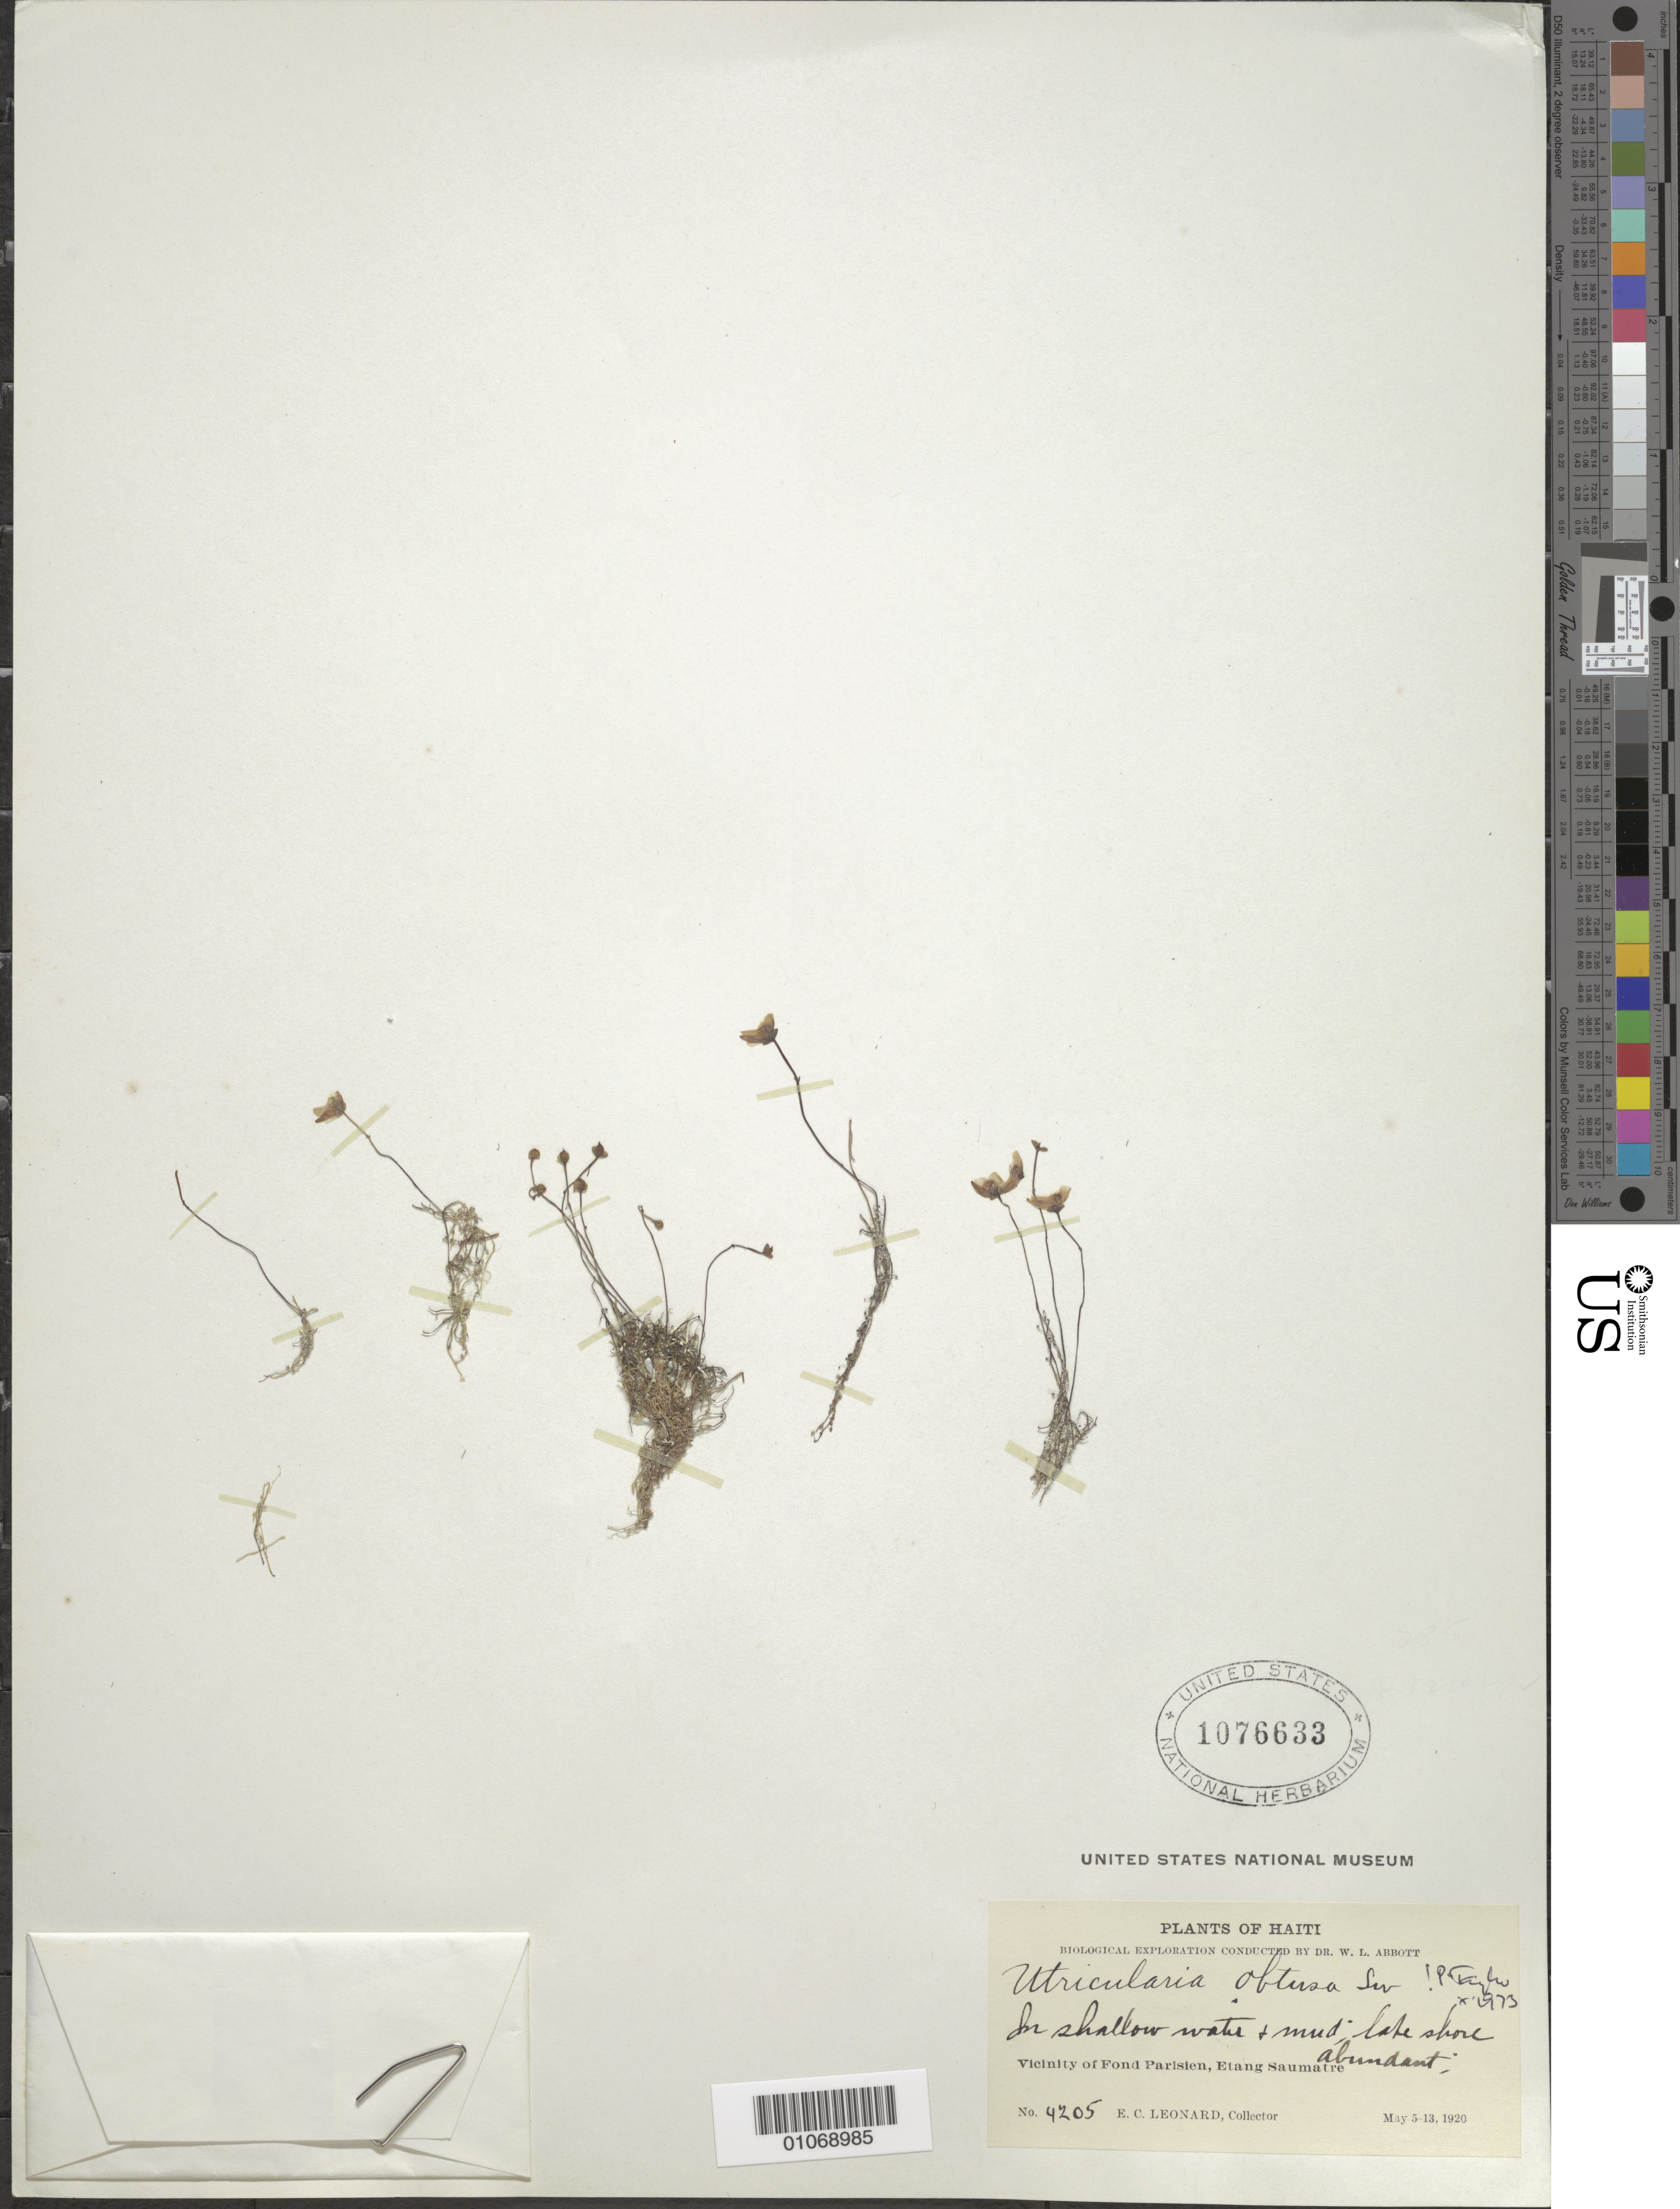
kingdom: Plantae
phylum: Tracheophyta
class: Magnoliopsida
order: Lamiales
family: Lentibulariaceae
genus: Utricularia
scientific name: Utricularia gibba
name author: L.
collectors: E. C. Leonard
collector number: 4205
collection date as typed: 05 May 1920 to 13 May 1920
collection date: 1920-05-05/1920-05-13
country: Haiti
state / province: Óuest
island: Hispaniola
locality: Vicinity of Fond Parisien, Etang Saumatre. In shallow water and mud, lake shore.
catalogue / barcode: US 1076633